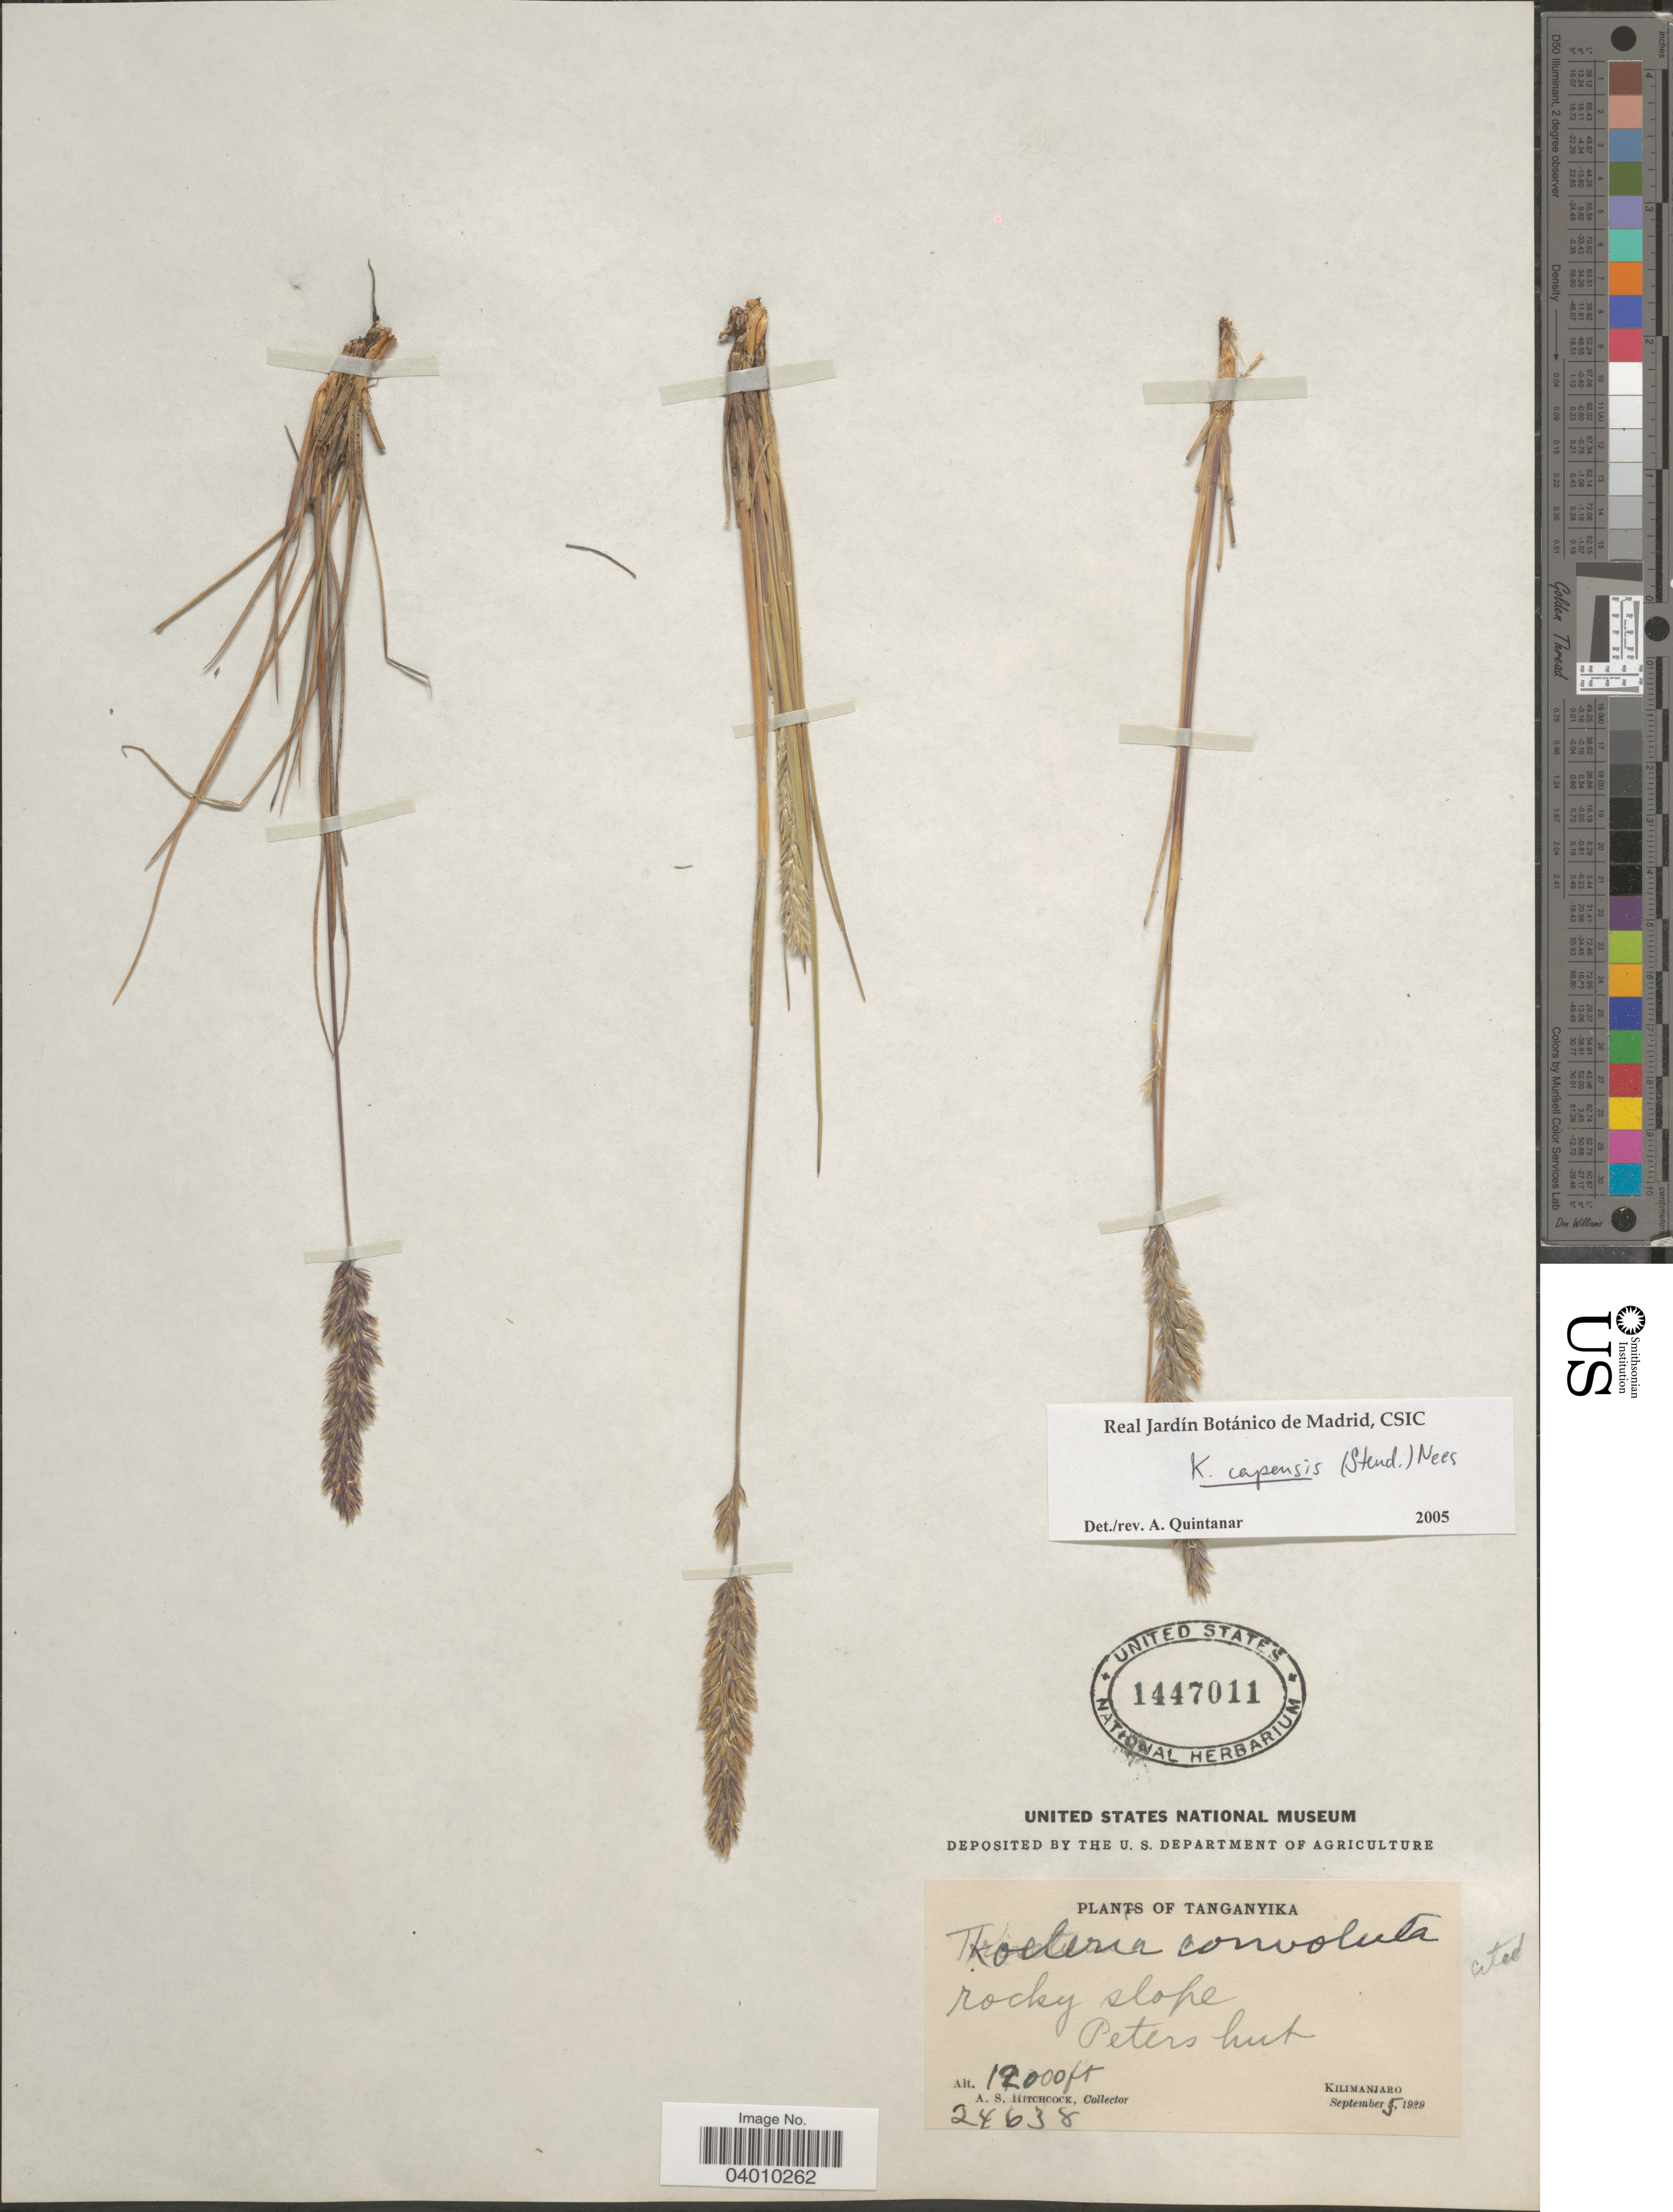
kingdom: Plantae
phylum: Tracheophyta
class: Liliopsida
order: Poales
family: Poaceae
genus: Koeleria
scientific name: Koeleria capensis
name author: (Steud.) Nees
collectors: A. S. Hitchcock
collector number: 24638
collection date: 1929-09-05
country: Tanzania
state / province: Kilimanjaro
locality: Tanganyika. Rocky slope, Peters hut. Kilimanjaro.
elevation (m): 3658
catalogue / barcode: US 1447011